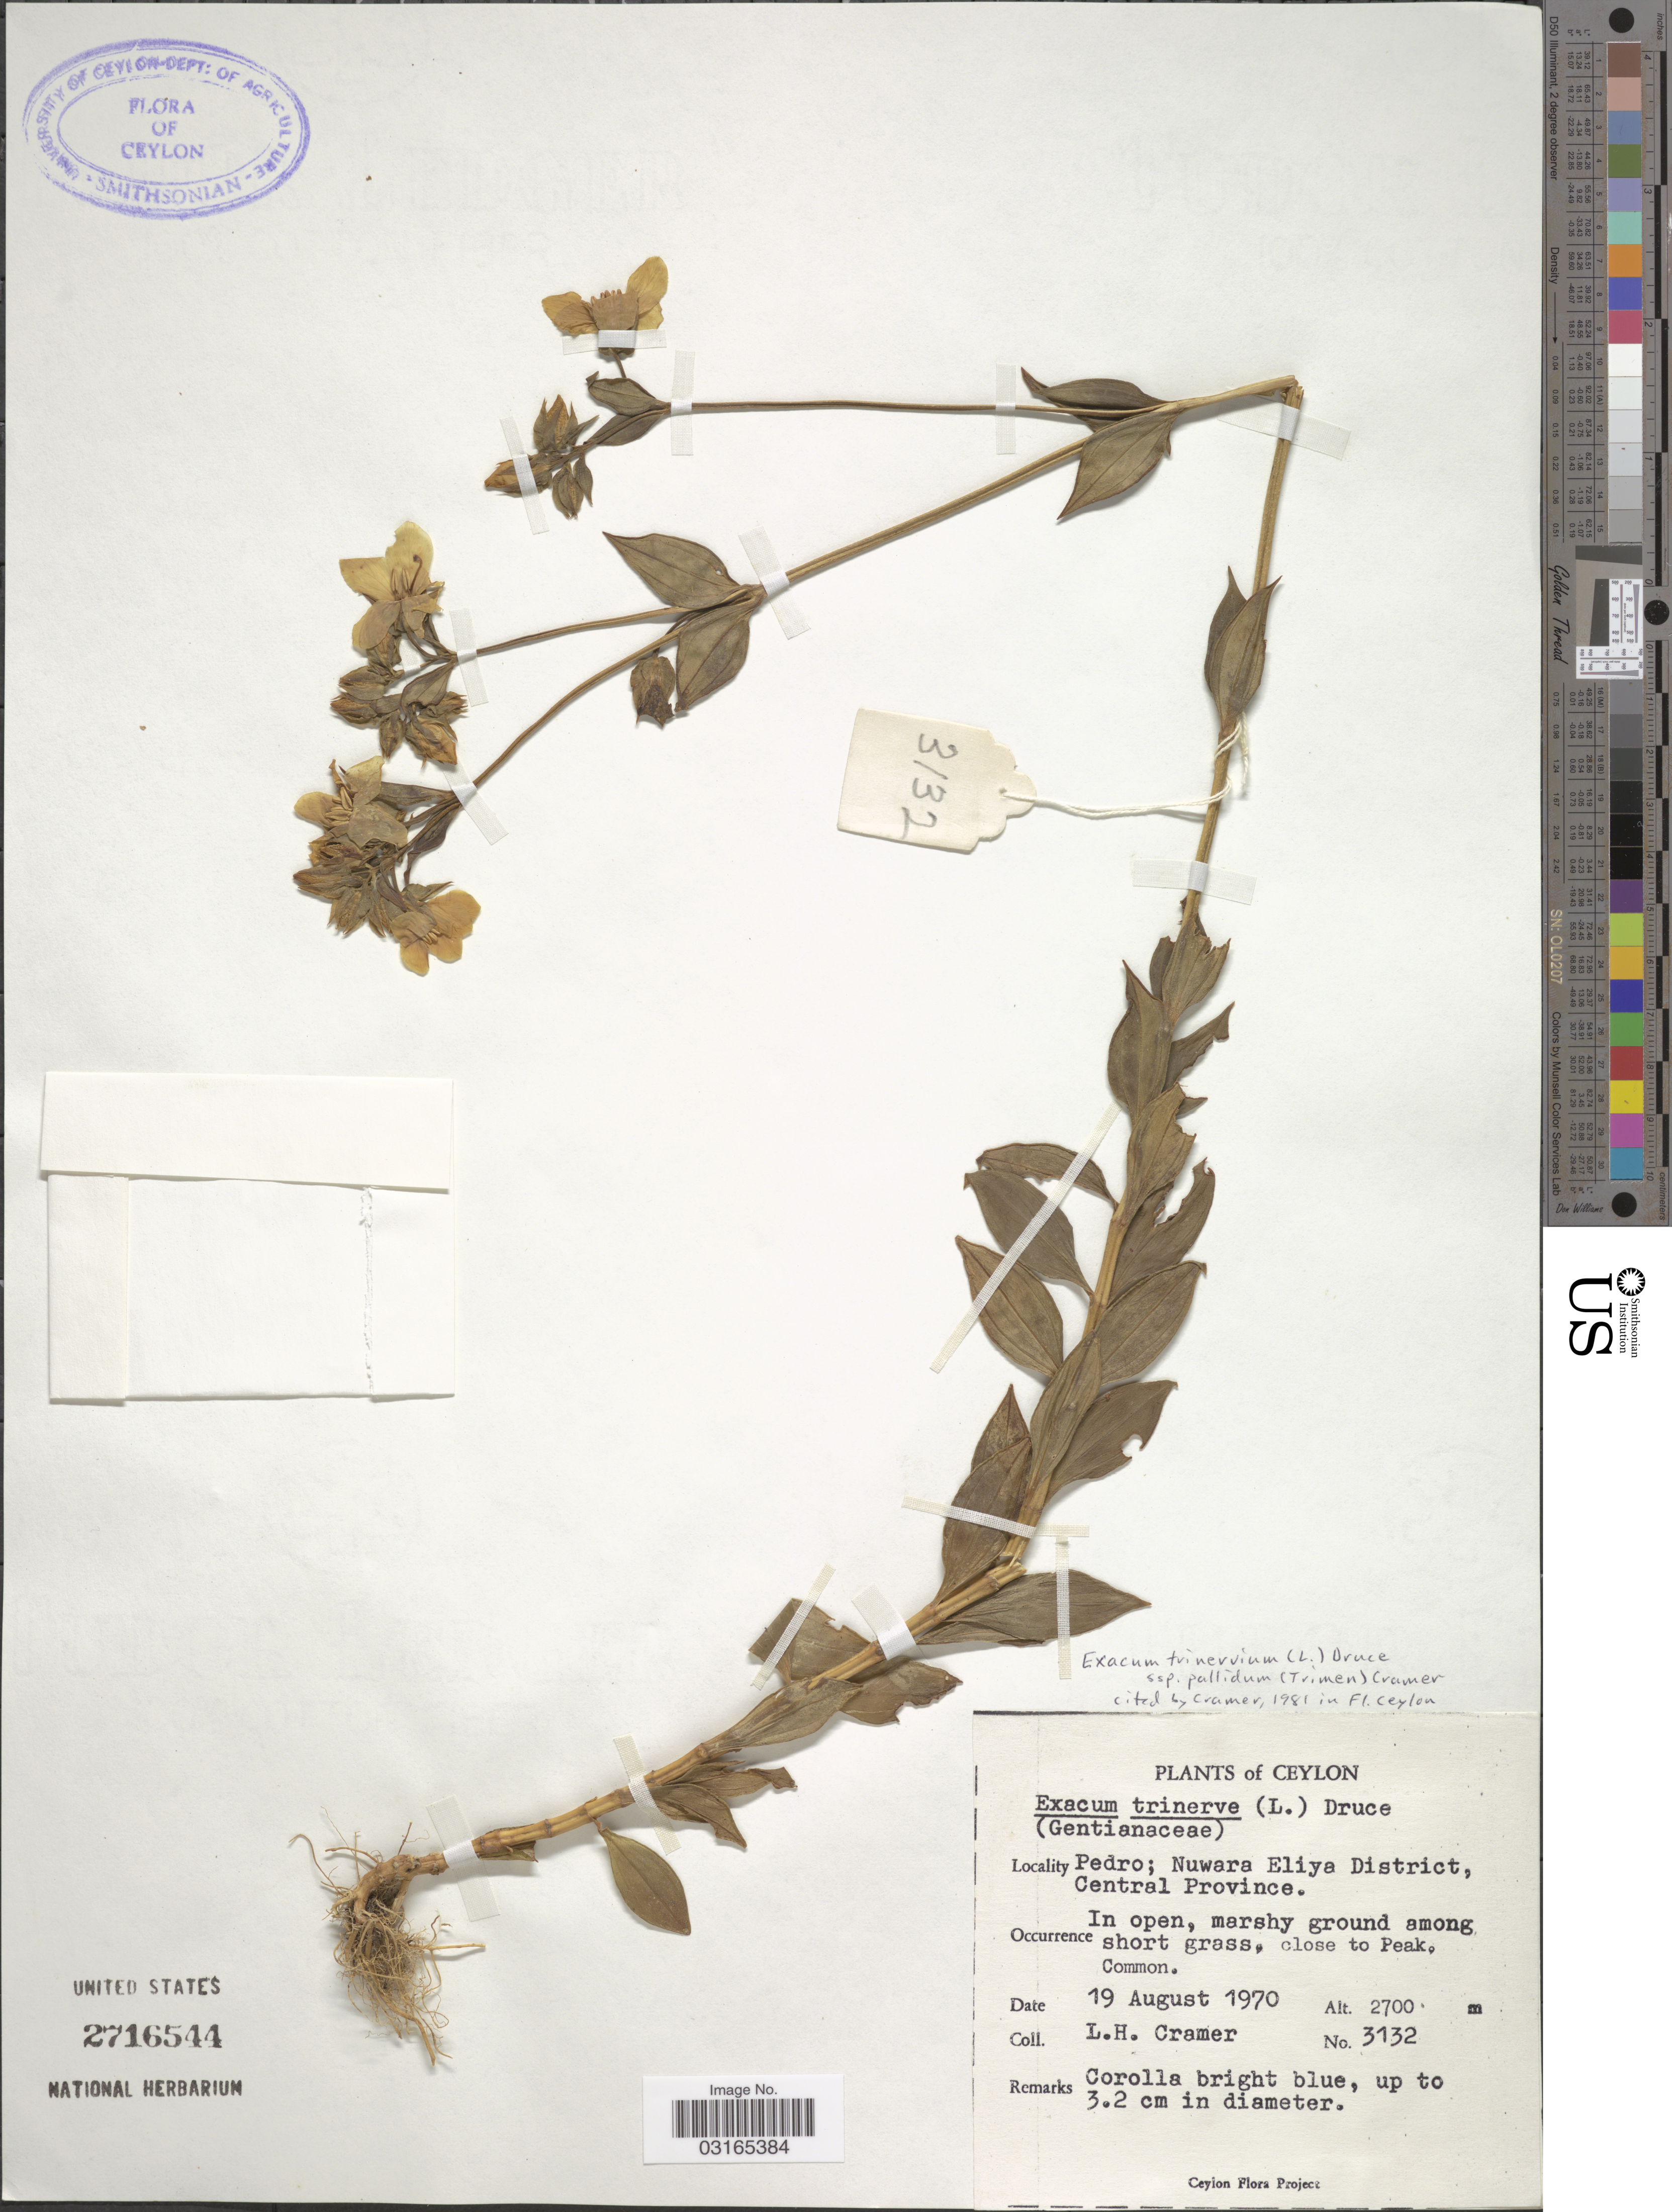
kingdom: Plantae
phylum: Tracheophyta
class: Magnoliopsida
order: Gentianales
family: Gentianaceae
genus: Exacum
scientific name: Exacum pallidum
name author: (Trimen) Klack.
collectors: L. H. Cramer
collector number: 3132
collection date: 1970-08-19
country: Sri Lanka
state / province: Central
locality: Ceylon. Pedro; Nuwara Eliya District.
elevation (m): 2700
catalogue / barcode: US 2716544